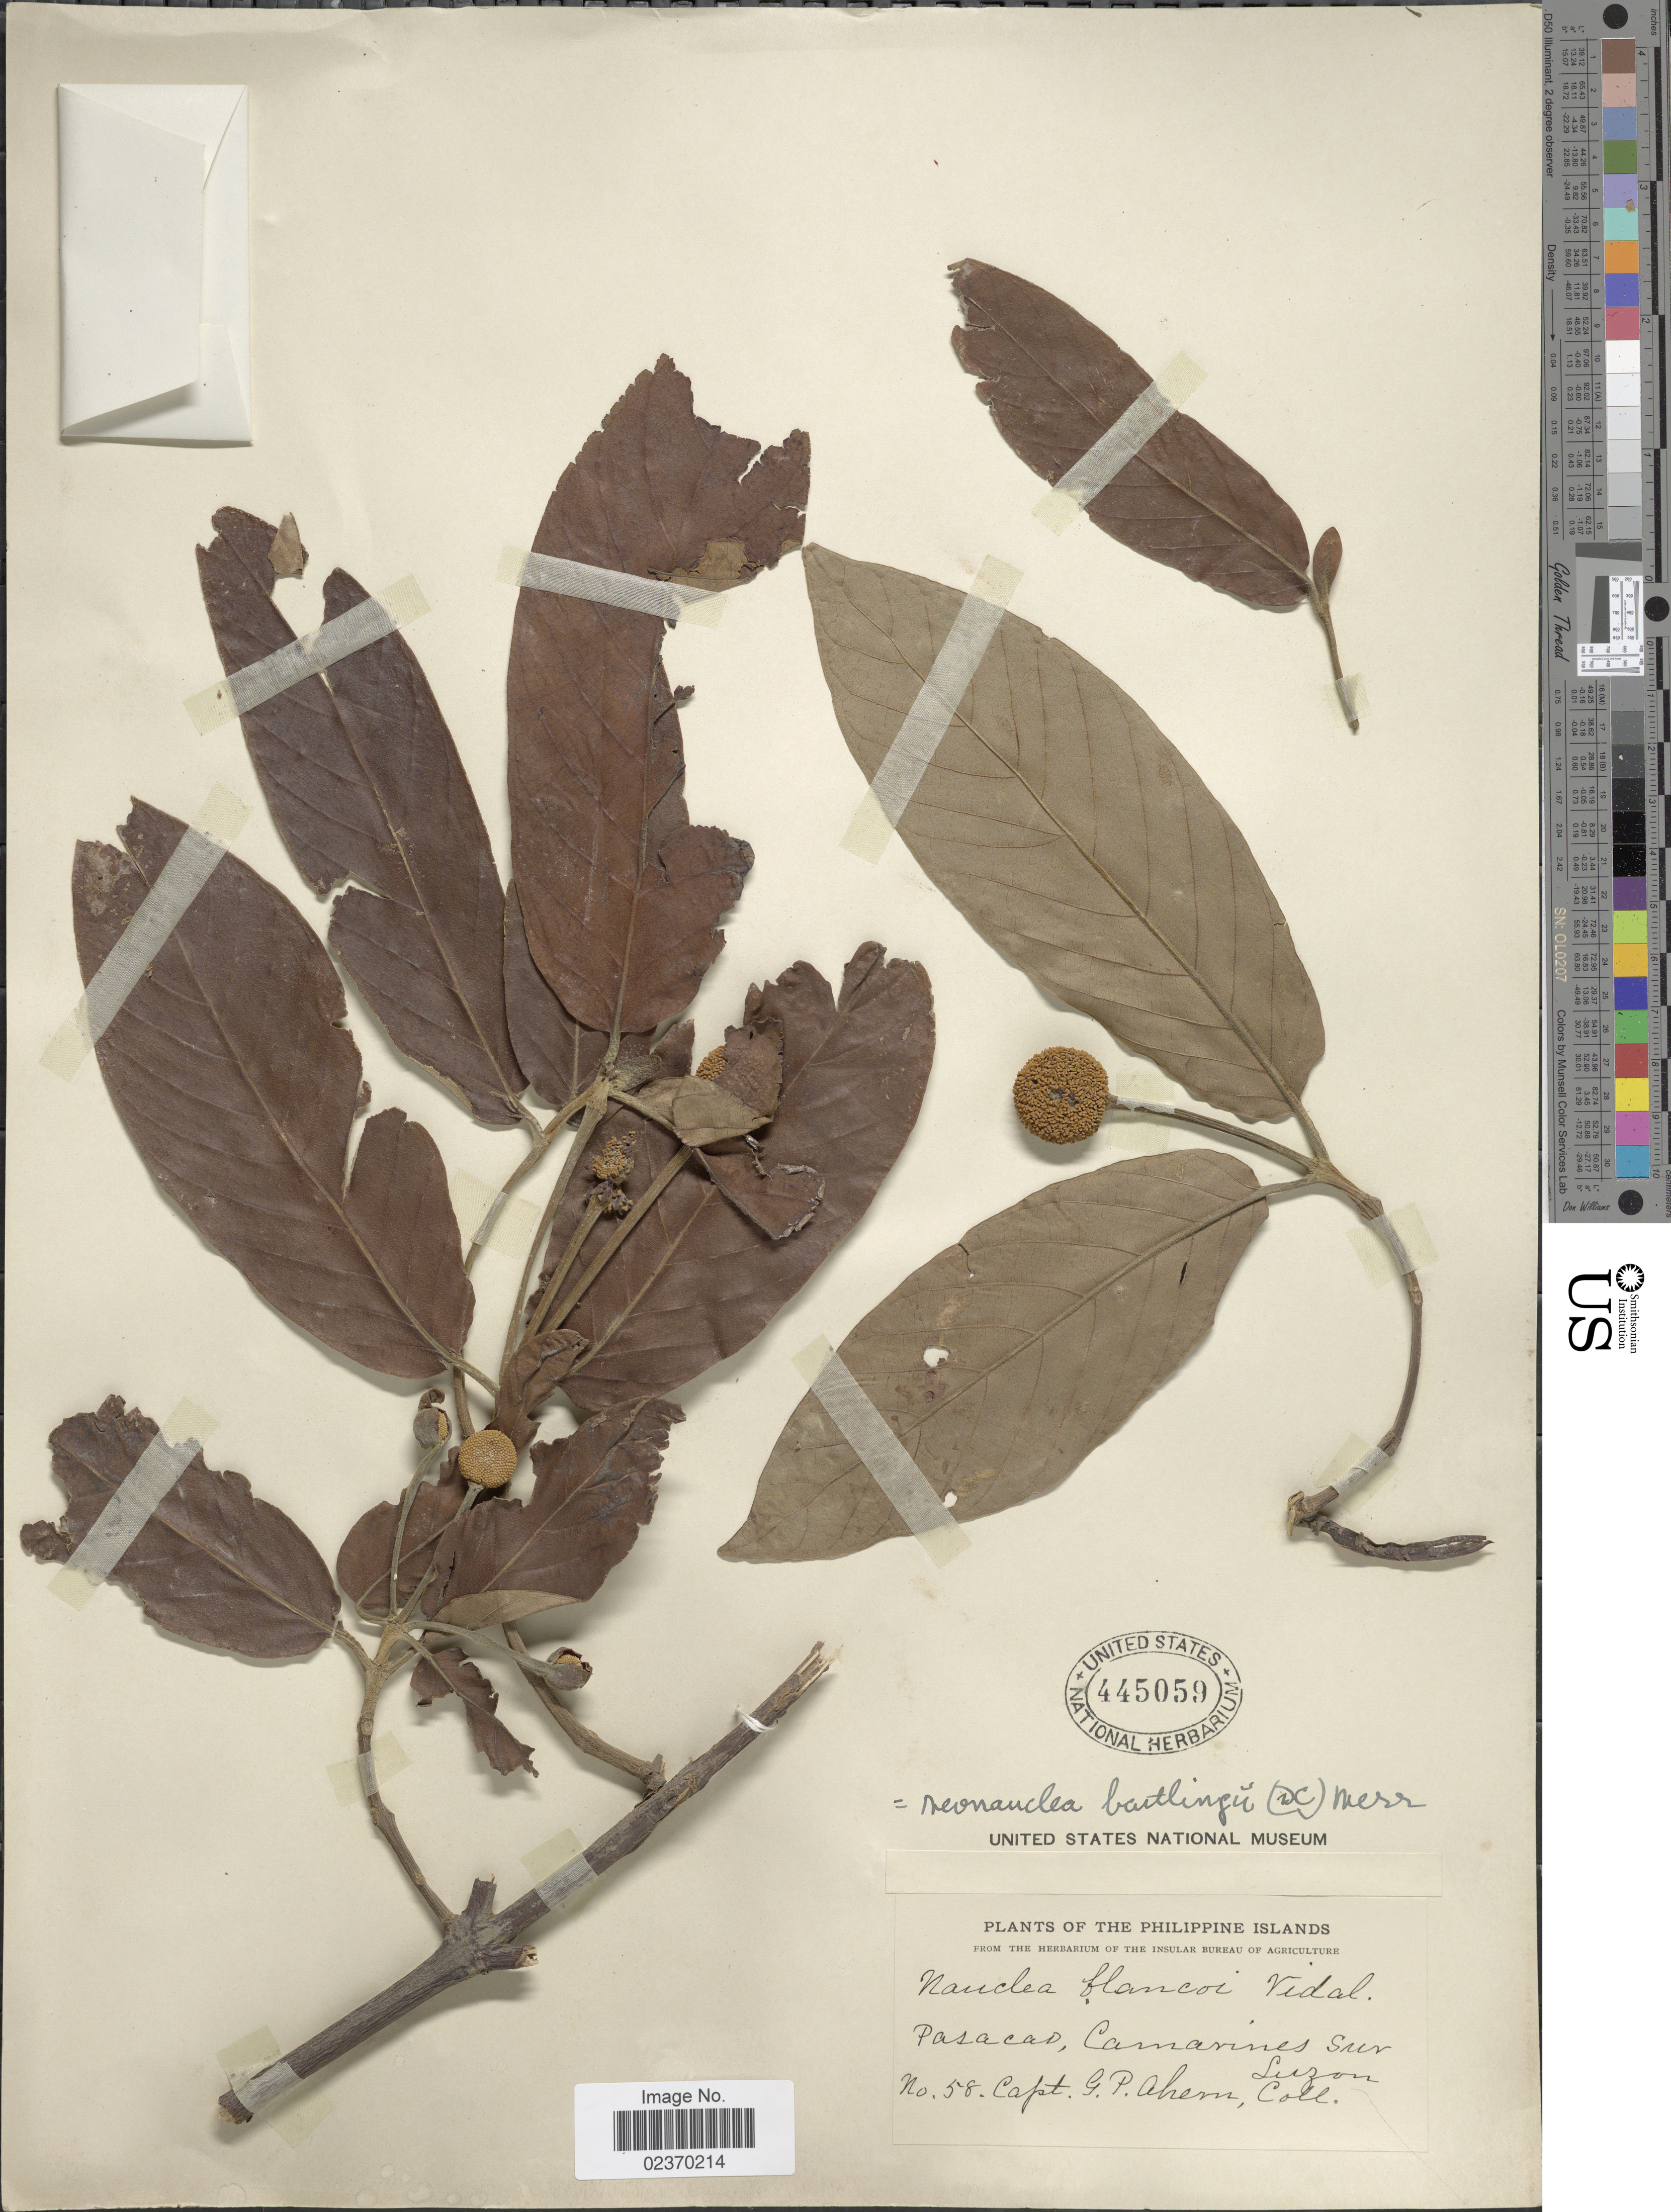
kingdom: Plantae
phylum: Tracheophyta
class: Magnoliopsida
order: Gentianales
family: Rubiaceae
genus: Neonauclea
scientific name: Neonauclea bartlingii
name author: (DC.) Merr.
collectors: G. Ahern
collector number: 58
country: Philippines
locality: The Philippine Islands, Pasacao, Camarines Sur, Luzon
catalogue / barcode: US 445059